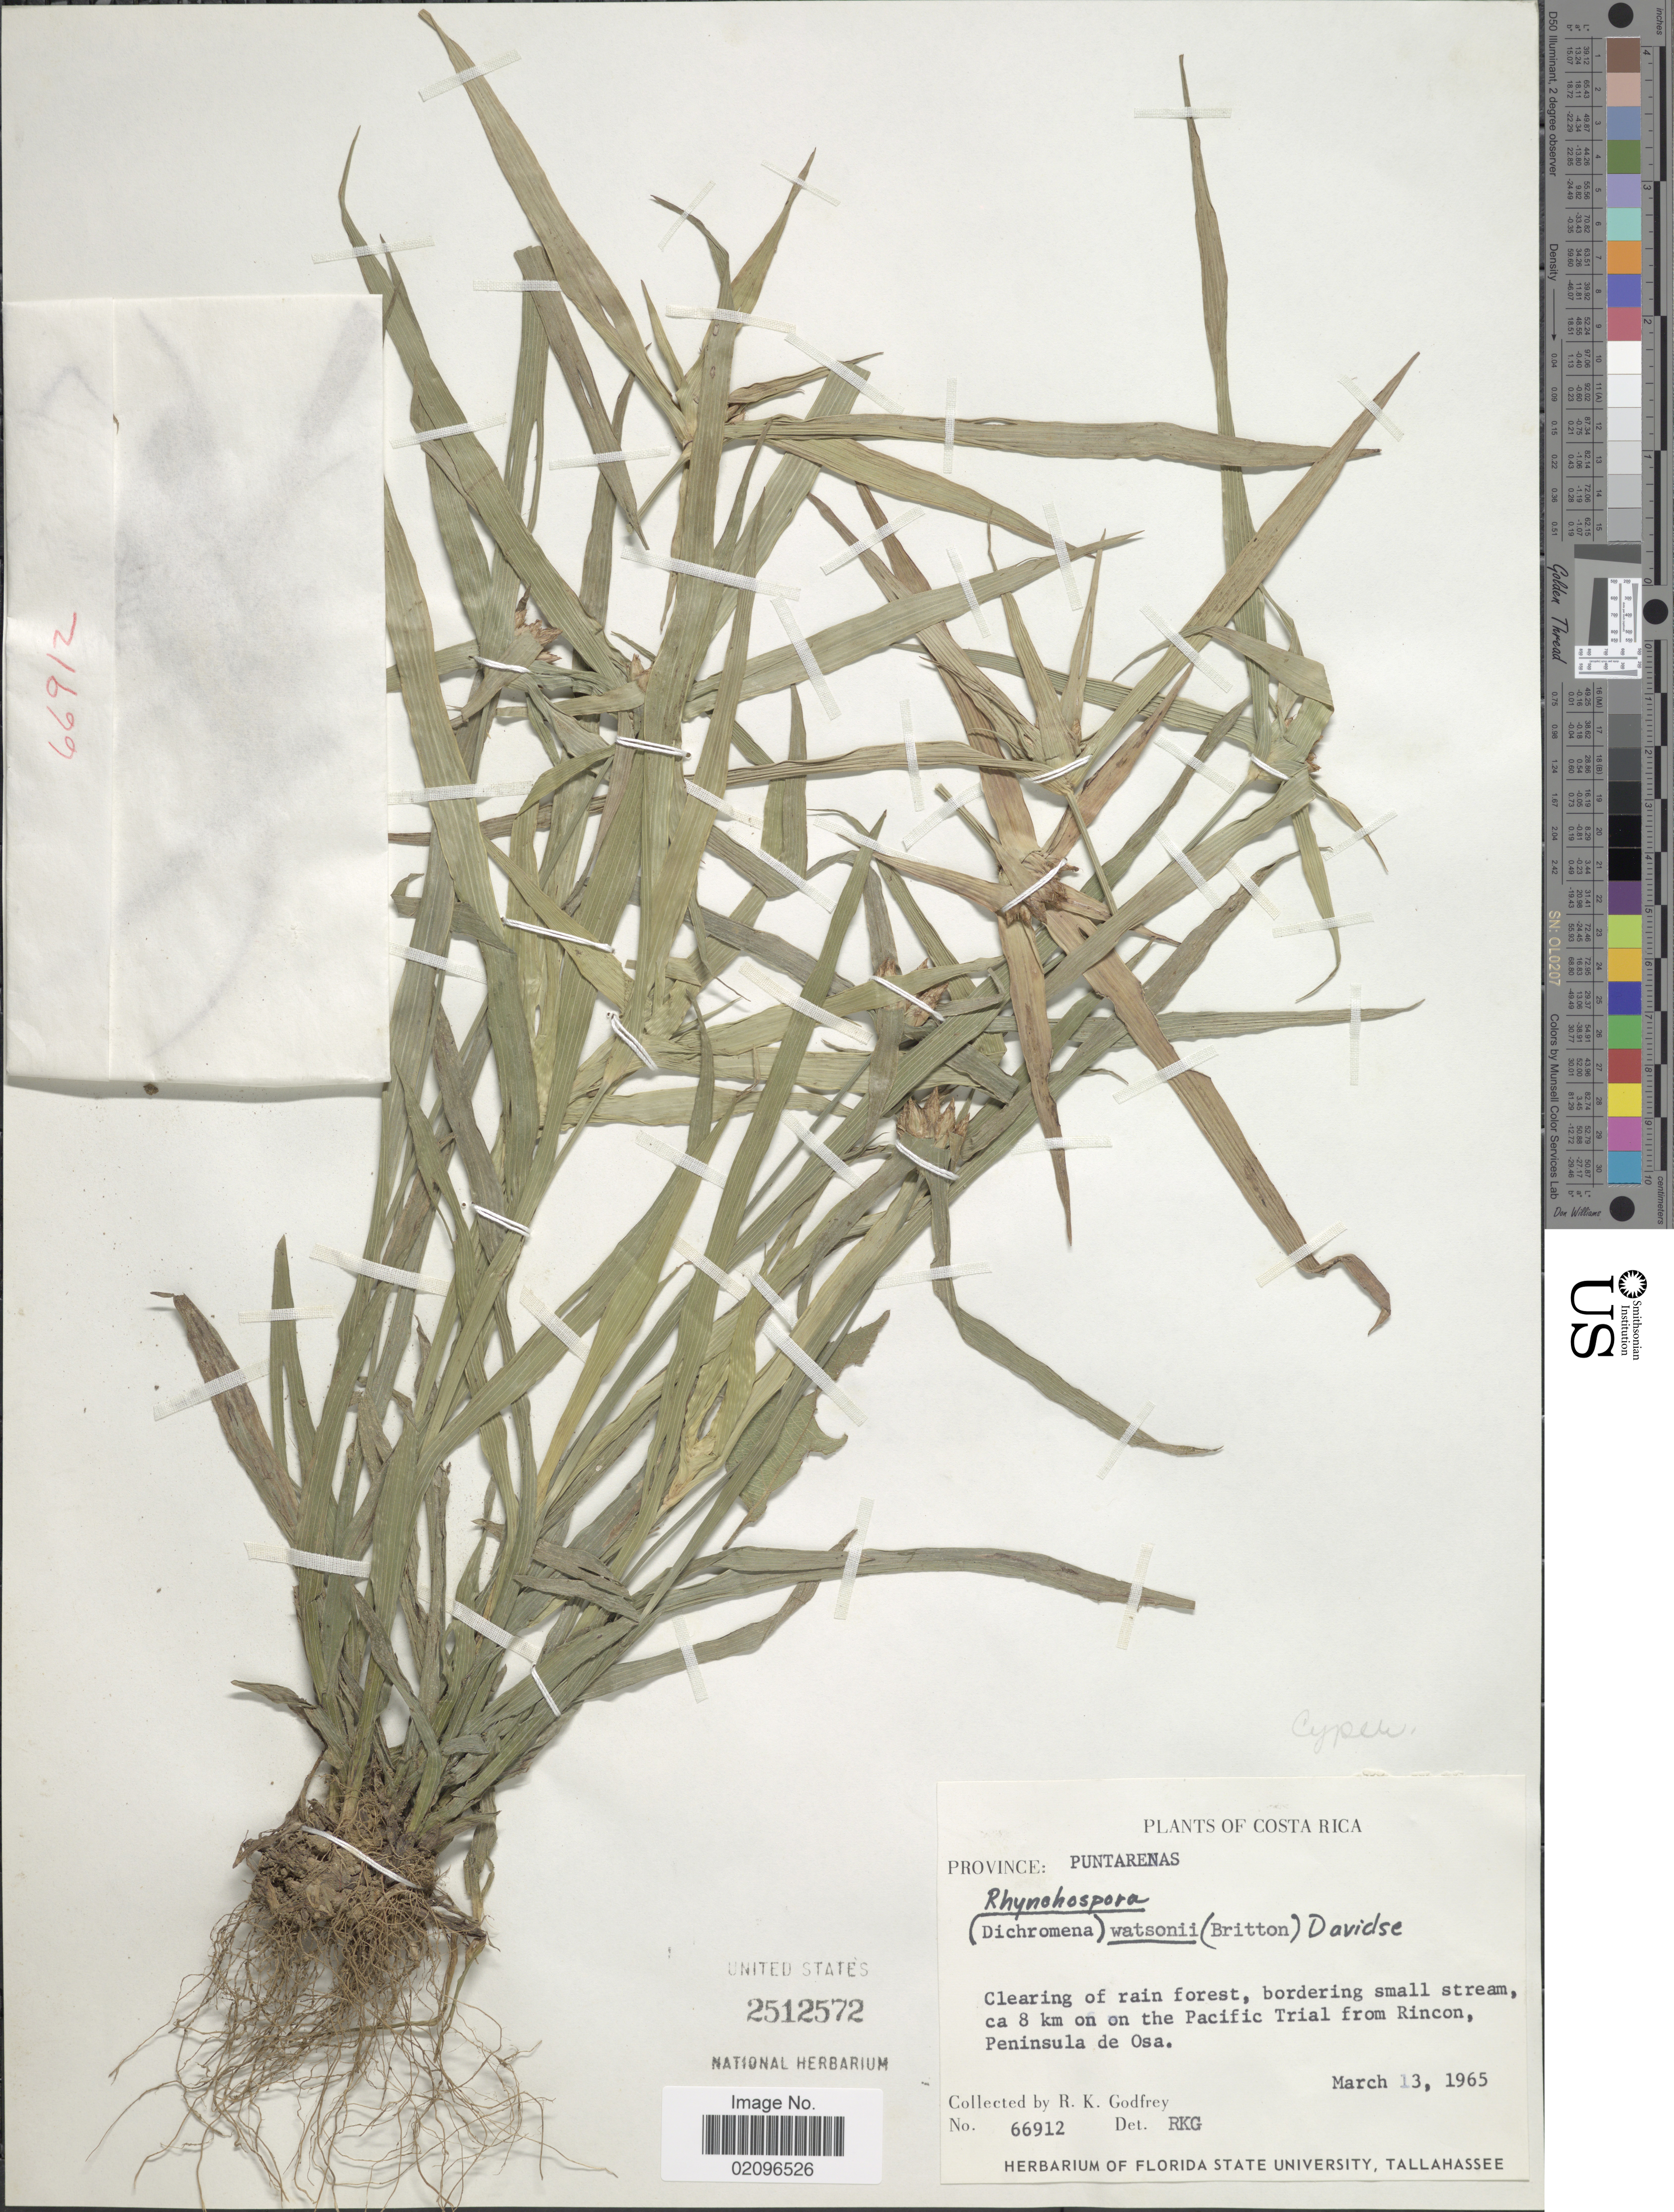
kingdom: Plantae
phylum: Tracheophyta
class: Liliopsida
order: Poales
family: Cyperaceae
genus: Rhynchospora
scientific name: Rhynchospora watsonii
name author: (Britton) Davidse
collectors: R. K. Godfrey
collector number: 66912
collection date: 1965-03-13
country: Costa Rica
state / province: Puntarenas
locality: Province: Puntarenas, Clearing of rain forest, bordering small stream ca 8 km on the Pacific Trail from Rincon, Peninsula de Osa.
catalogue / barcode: US 2512572